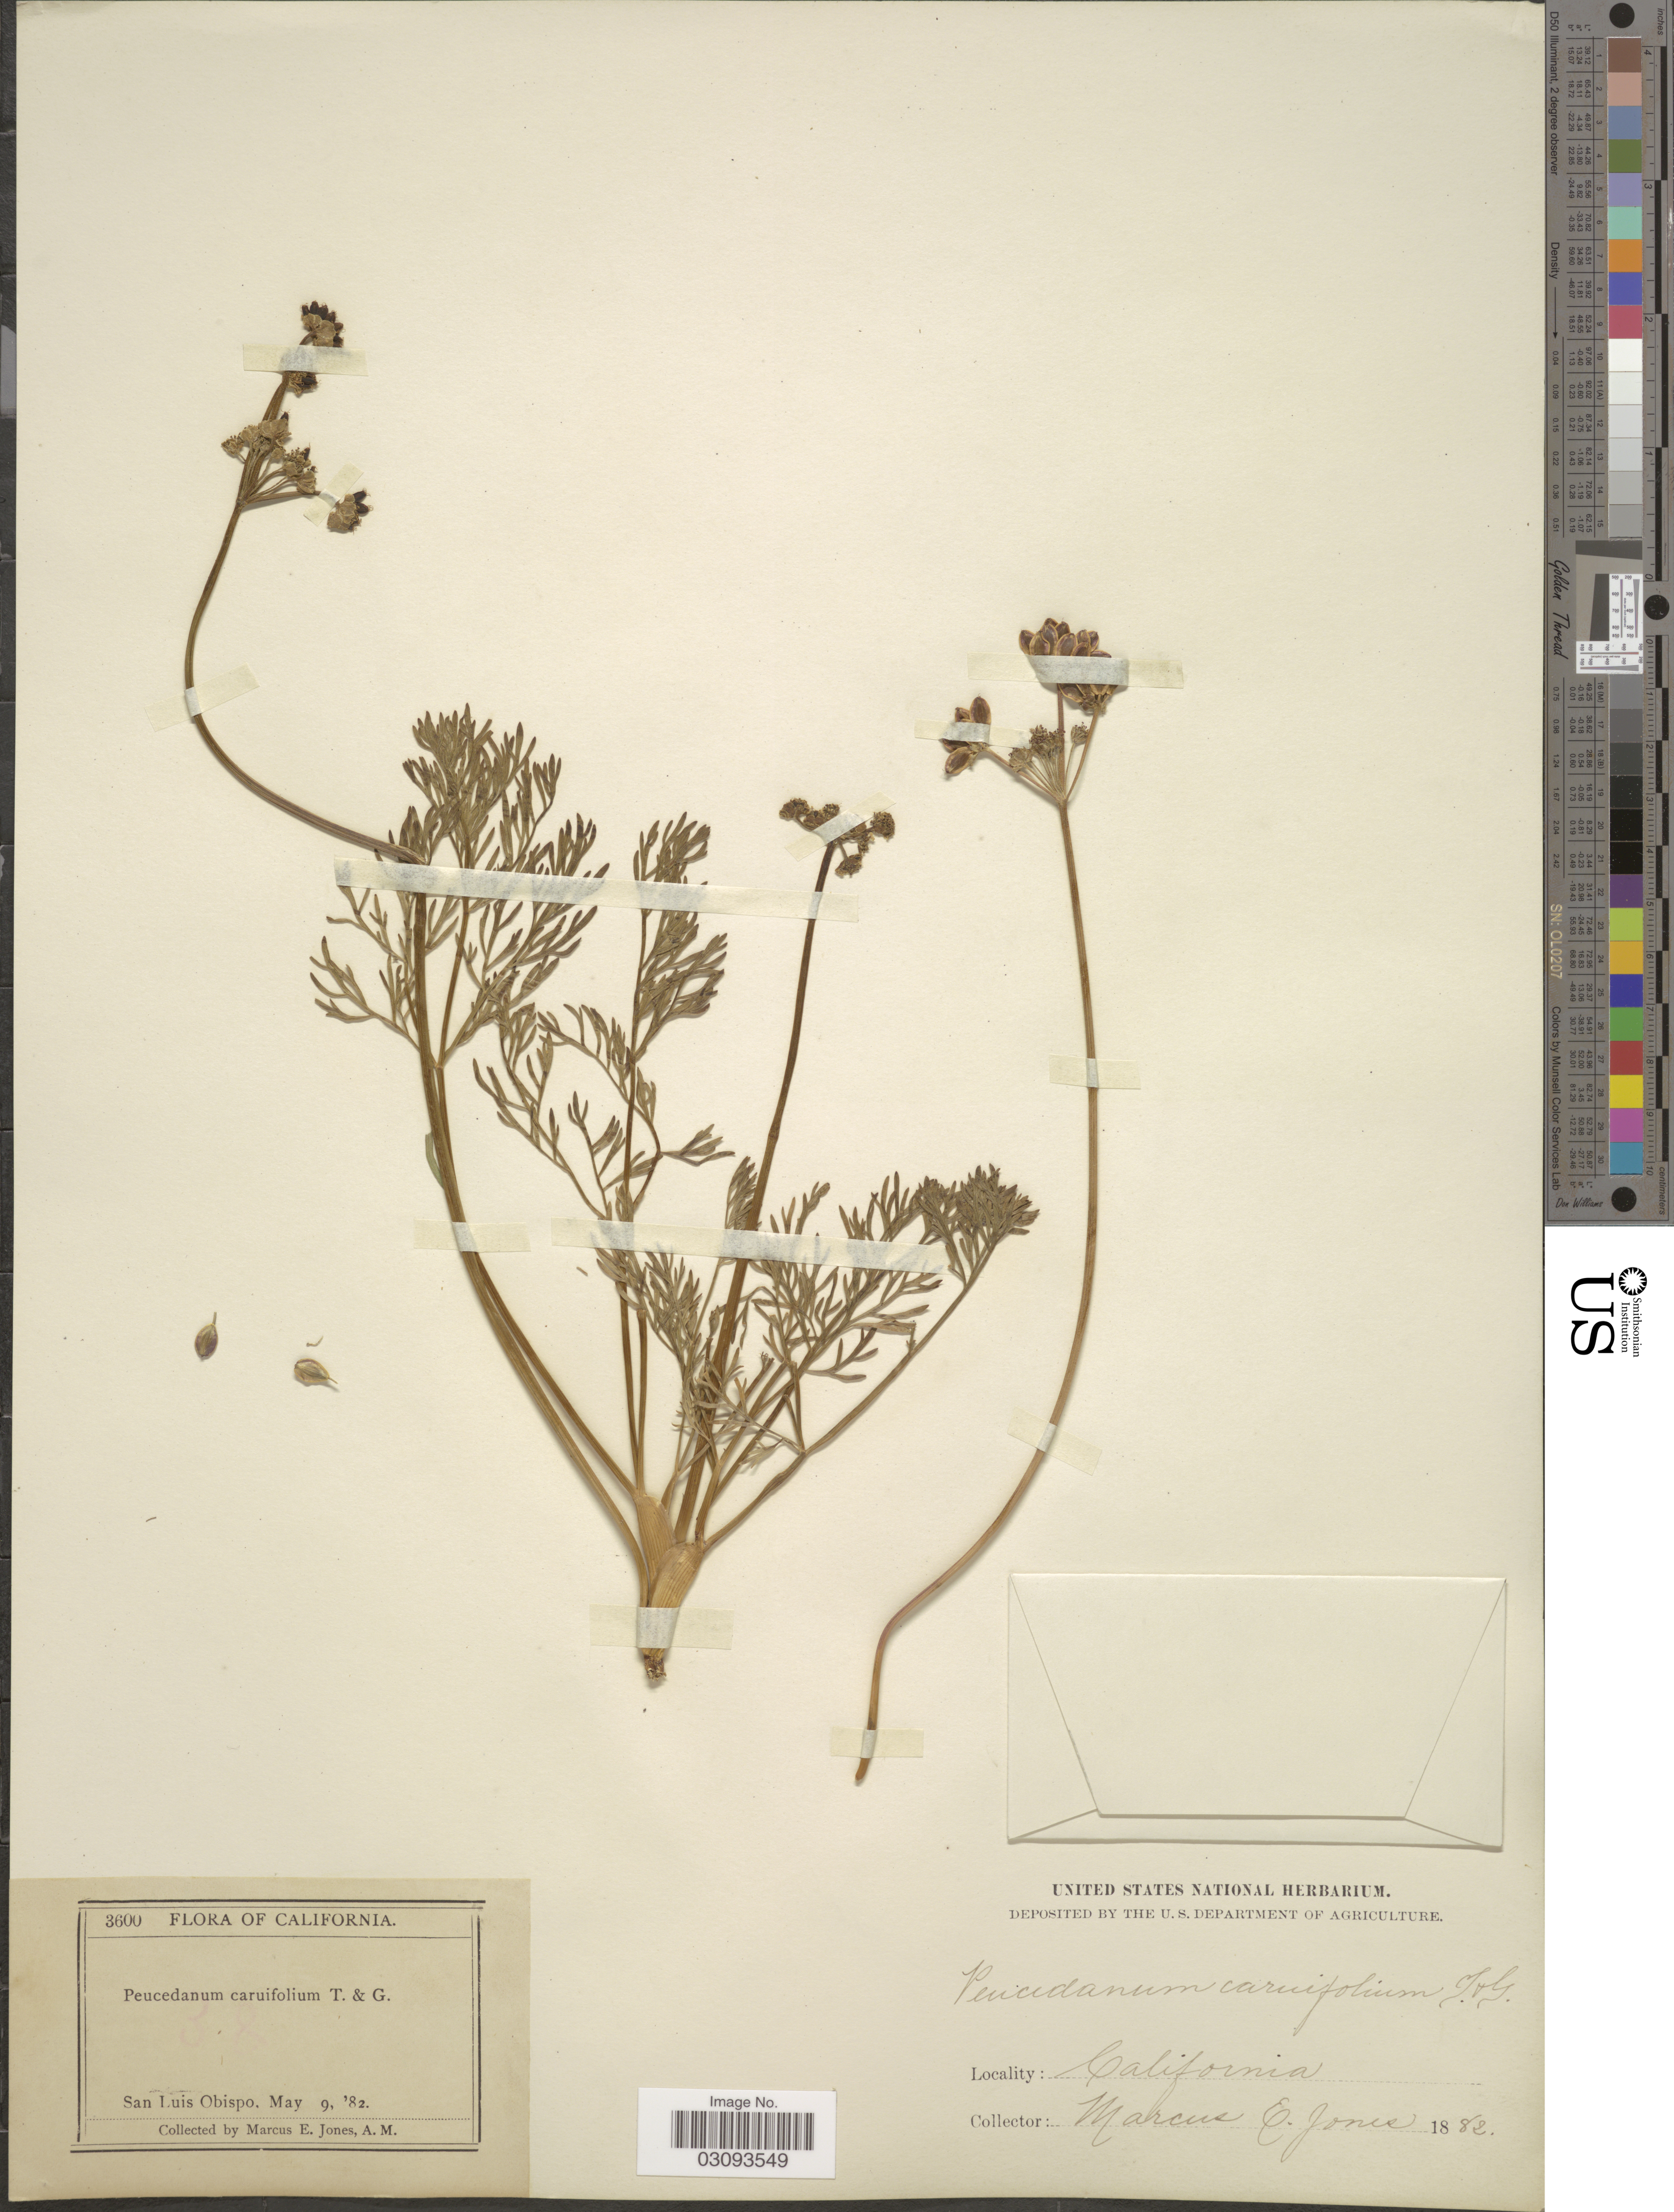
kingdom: Plantae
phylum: Tracheophyta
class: Magnoliopsida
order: Apiales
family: Apiaceae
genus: Lomatium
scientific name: Lomatium caruifolium var. caruifolium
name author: (Hook. & Arn.) J.M. Coult. & Rose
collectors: M. E. Jones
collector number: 3600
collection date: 1882-05-09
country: United States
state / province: California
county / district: San Luis Obispo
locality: San Luis Obispo.